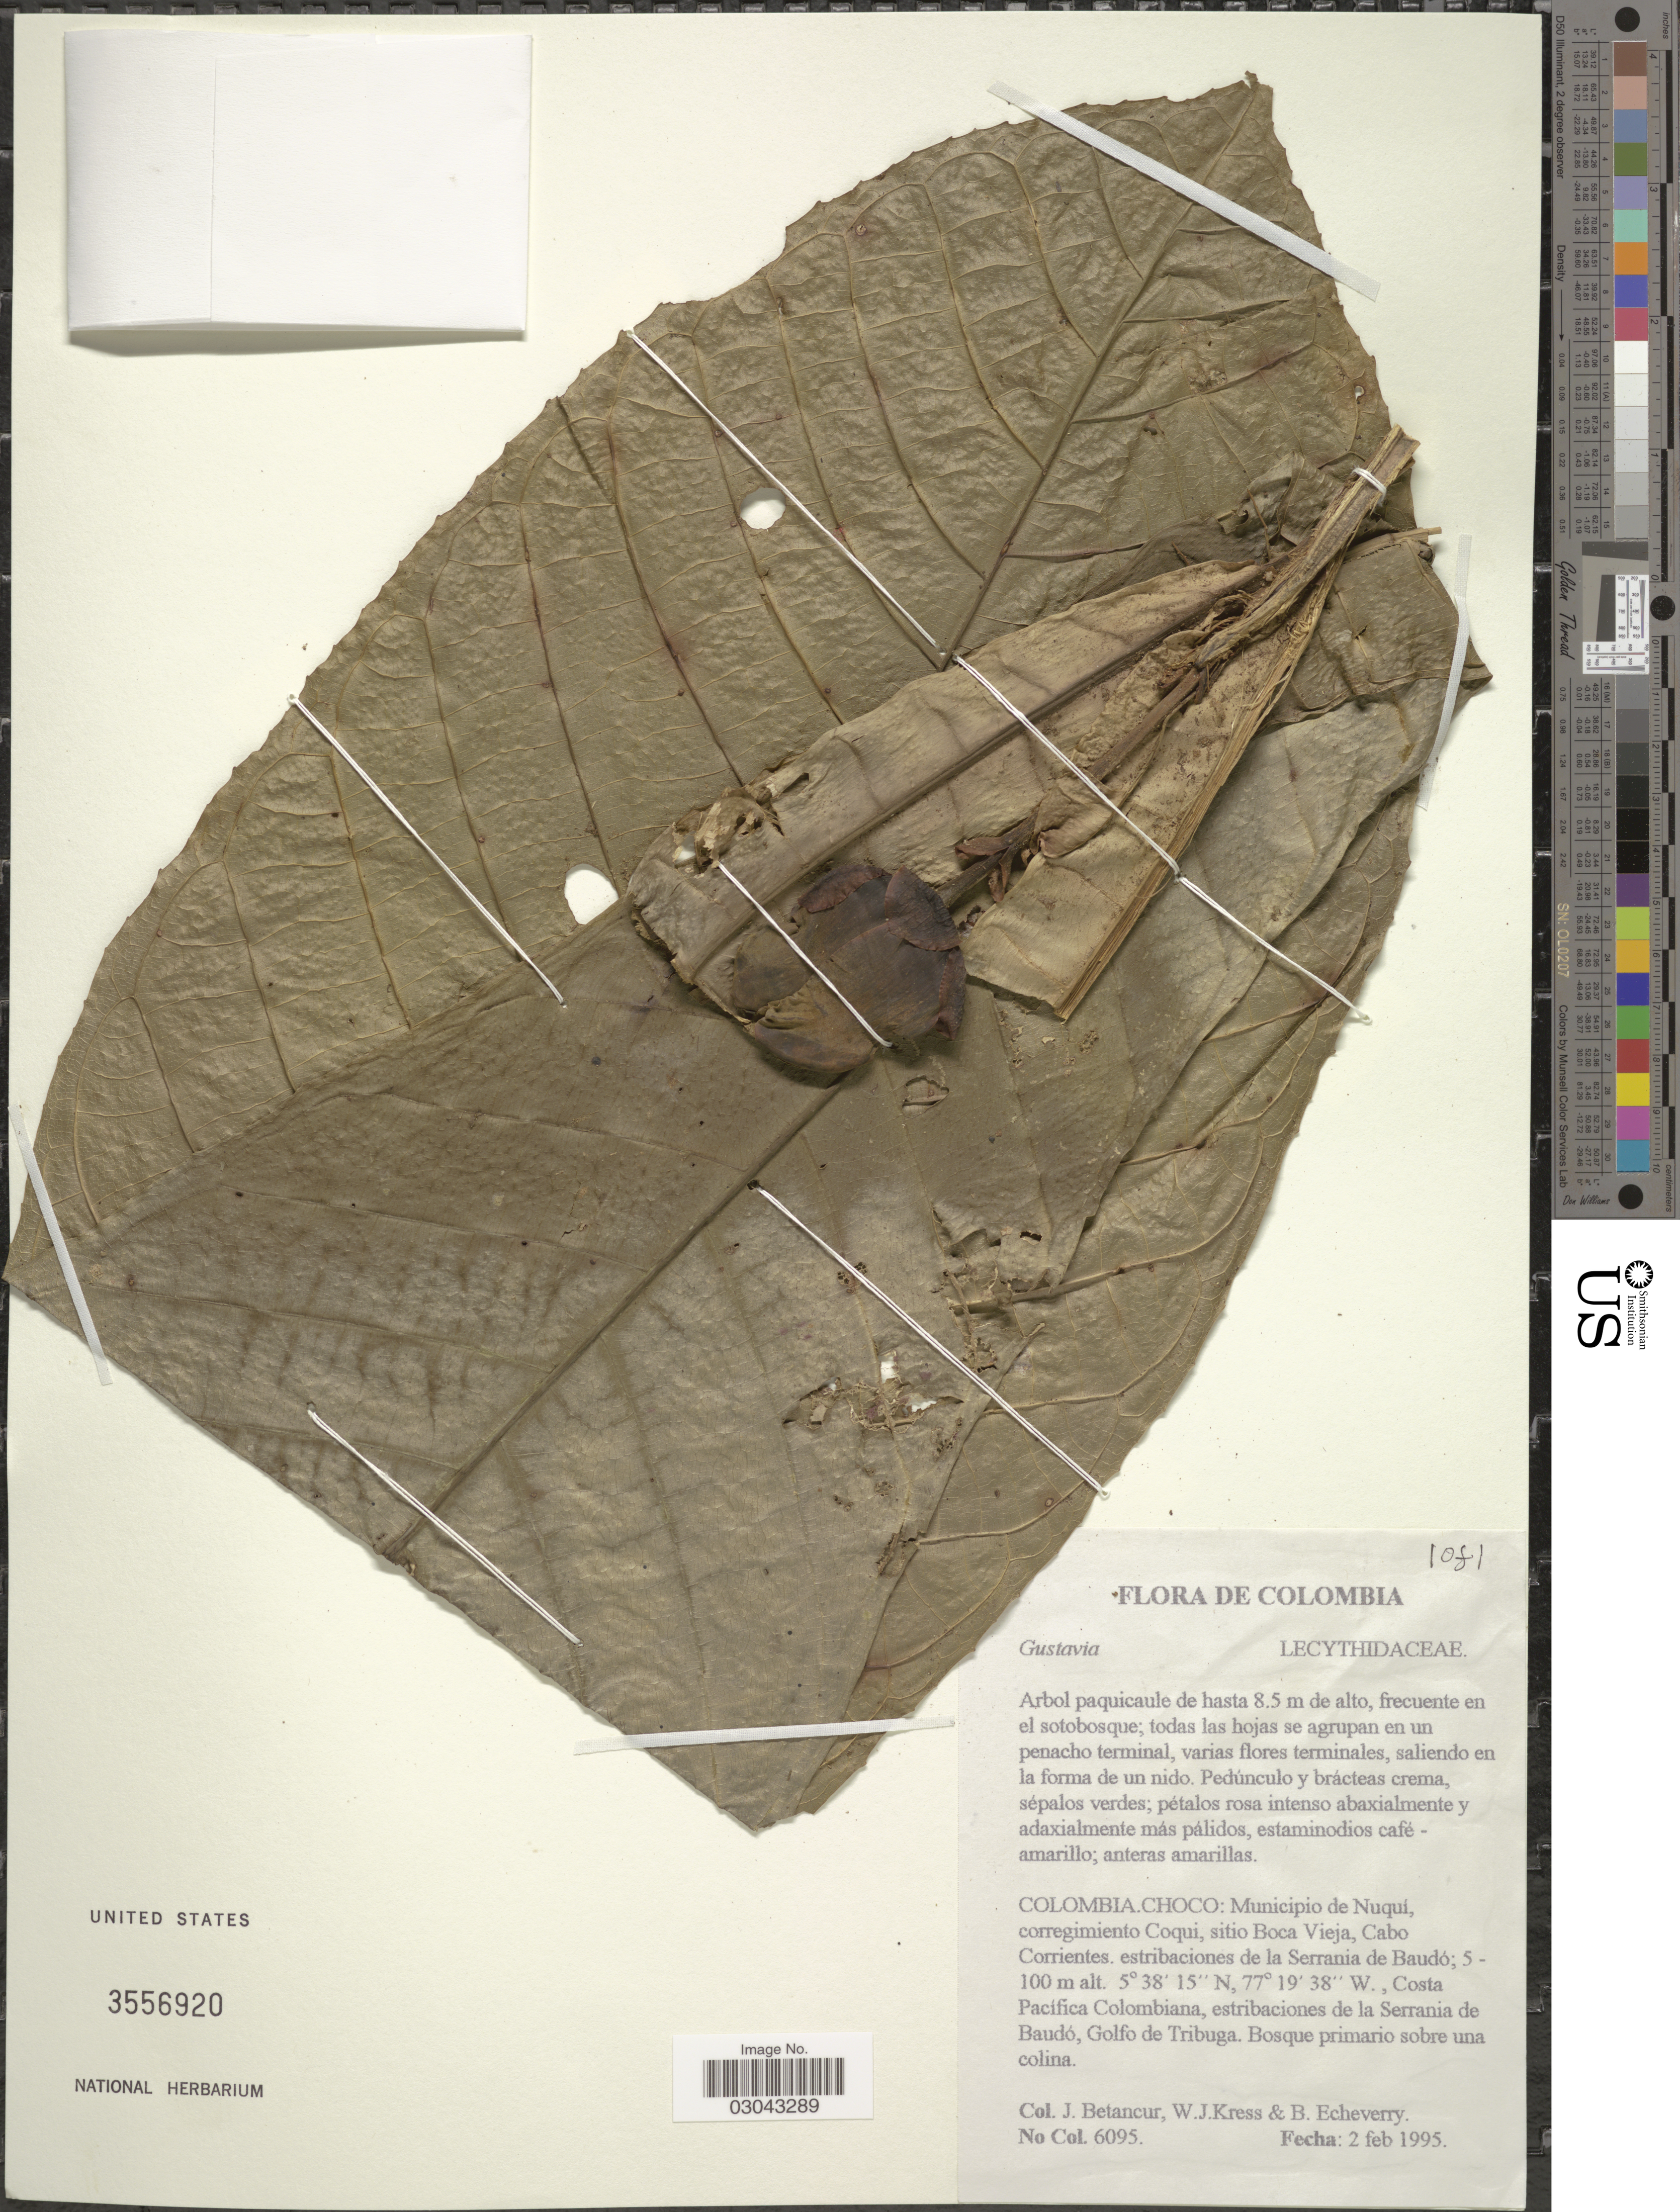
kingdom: Plantae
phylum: Tracheophyta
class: Magnoliopsida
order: Ericales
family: Lecythidaceae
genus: Gustavia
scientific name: Gustavia sp.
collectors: J. Betancur, W. J. Kress & B. Echeverry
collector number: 6095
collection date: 1995-02-02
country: Colombia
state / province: Chocó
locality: Municipio de Nuqui, corregimiento Coqui, sitio Boca Vieja, Cabo Corrientes, estribaciones de la Serrania de Baudó, Golfo de Tribuga.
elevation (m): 5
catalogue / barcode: US 3556920